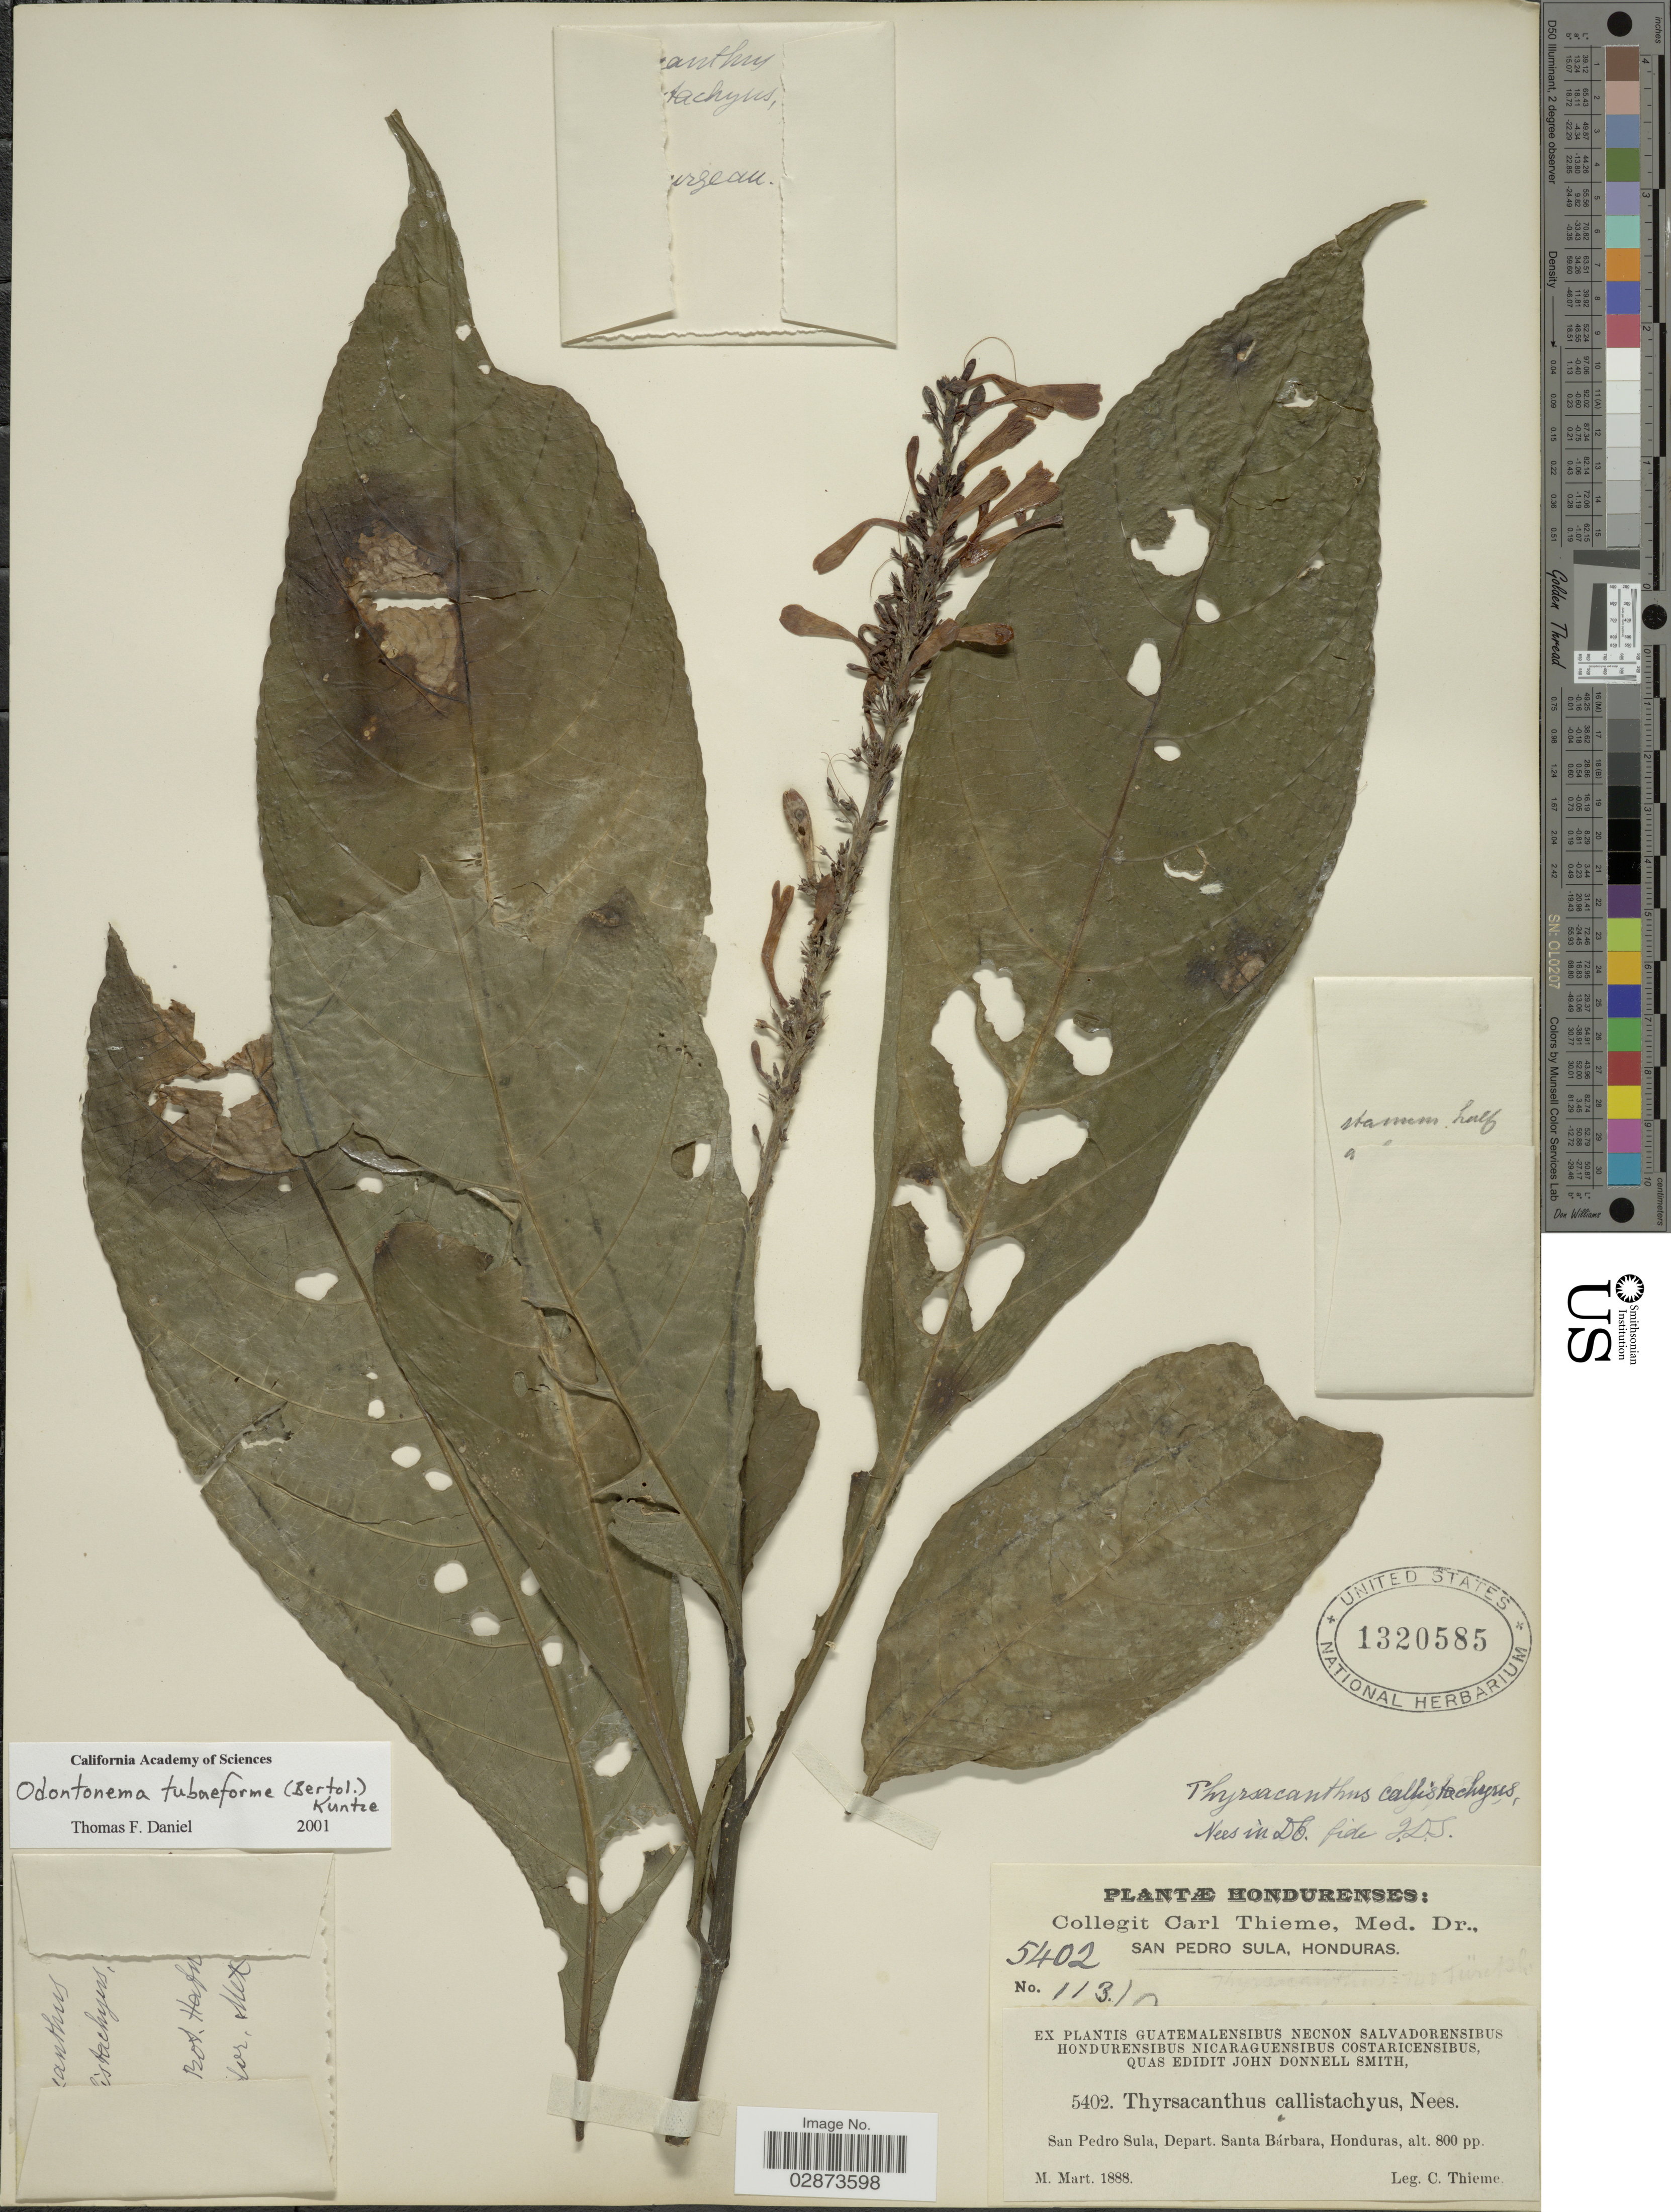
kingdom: Plantae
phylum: Tracheophyta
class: Magnoliopsida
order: Lamiales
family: Acanthaceae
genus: Odontonema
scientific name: Odontonema tubaeforme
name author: (Bertol.) Kuntze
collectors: C. Thieme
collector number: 5402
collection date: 1888-03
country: Honduras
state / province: Santa Bárbara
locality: San Pedro Sula, Depart. Santa Bárbara.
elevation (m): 244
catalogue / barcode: US 1320585